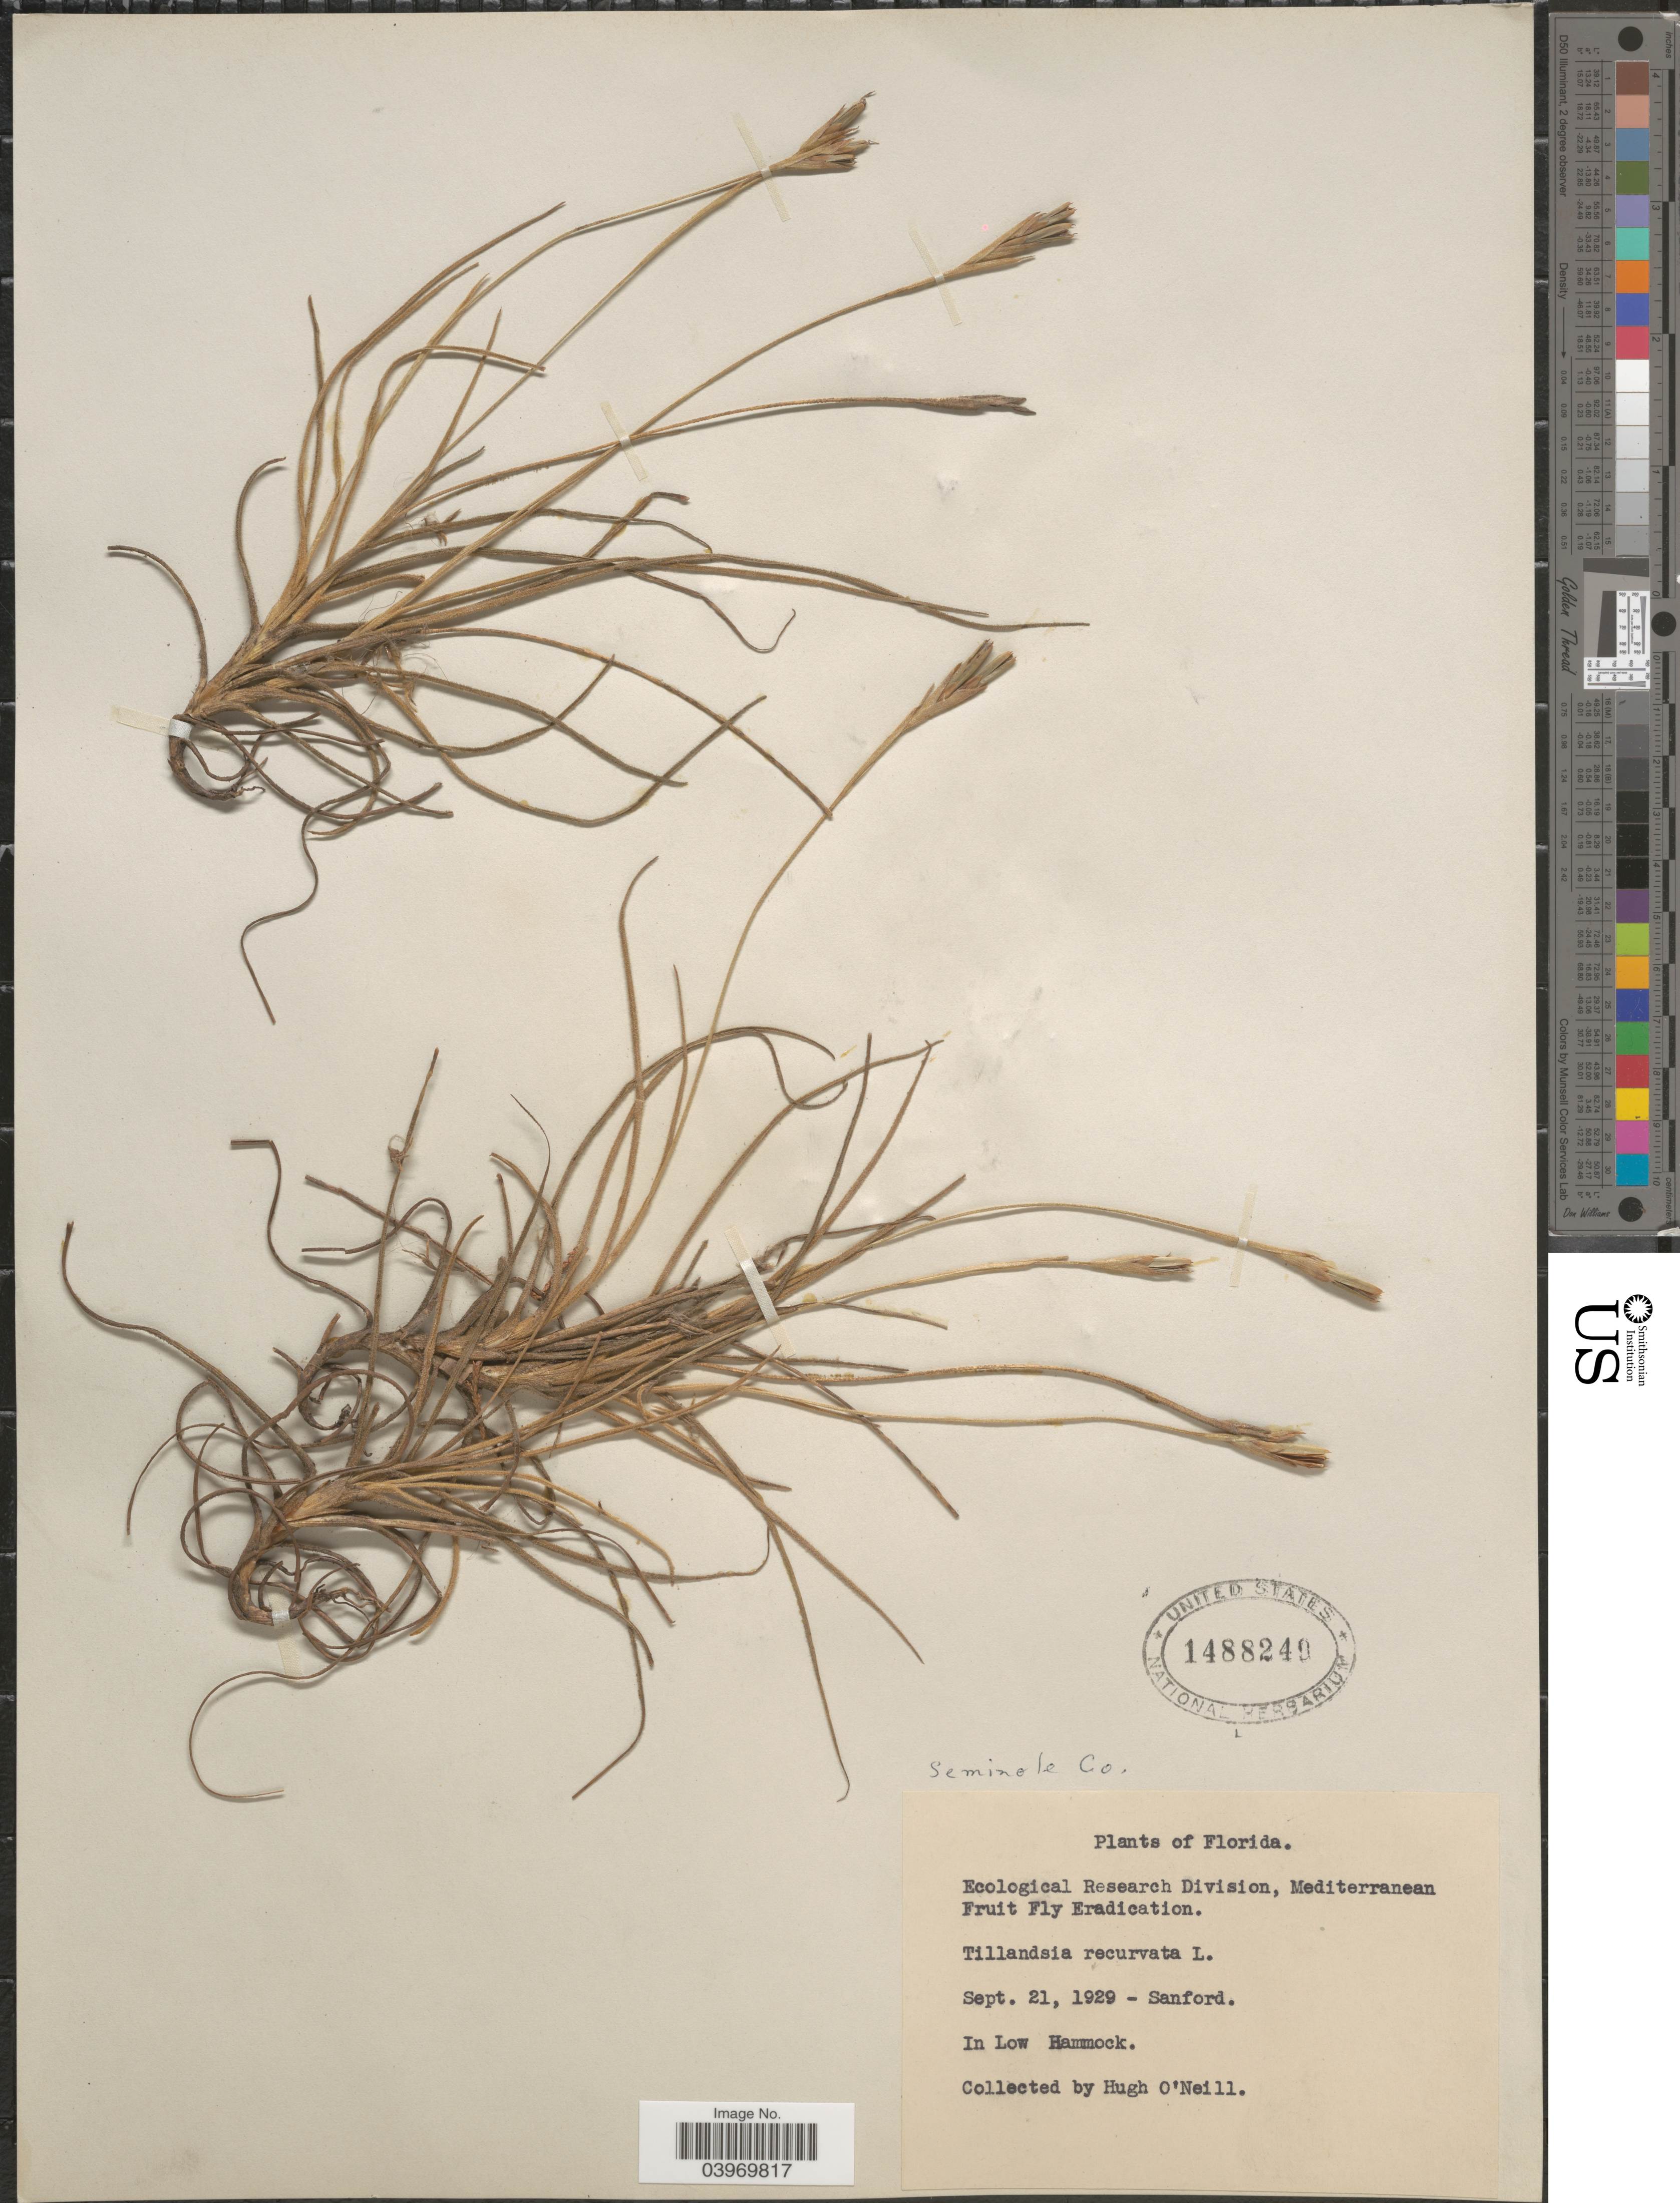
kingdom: Plantae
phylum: Tracheophyta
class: Liliopsida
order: Poales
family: Bromeliaceae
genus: Tillandsia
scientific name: Tillandsia recurvata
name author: L.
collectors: H. O'Neill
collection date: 1929-09-21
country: United States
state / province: Florida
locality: Seminole Co. Sanford. In Low Hammock.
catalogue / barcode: US 1488249